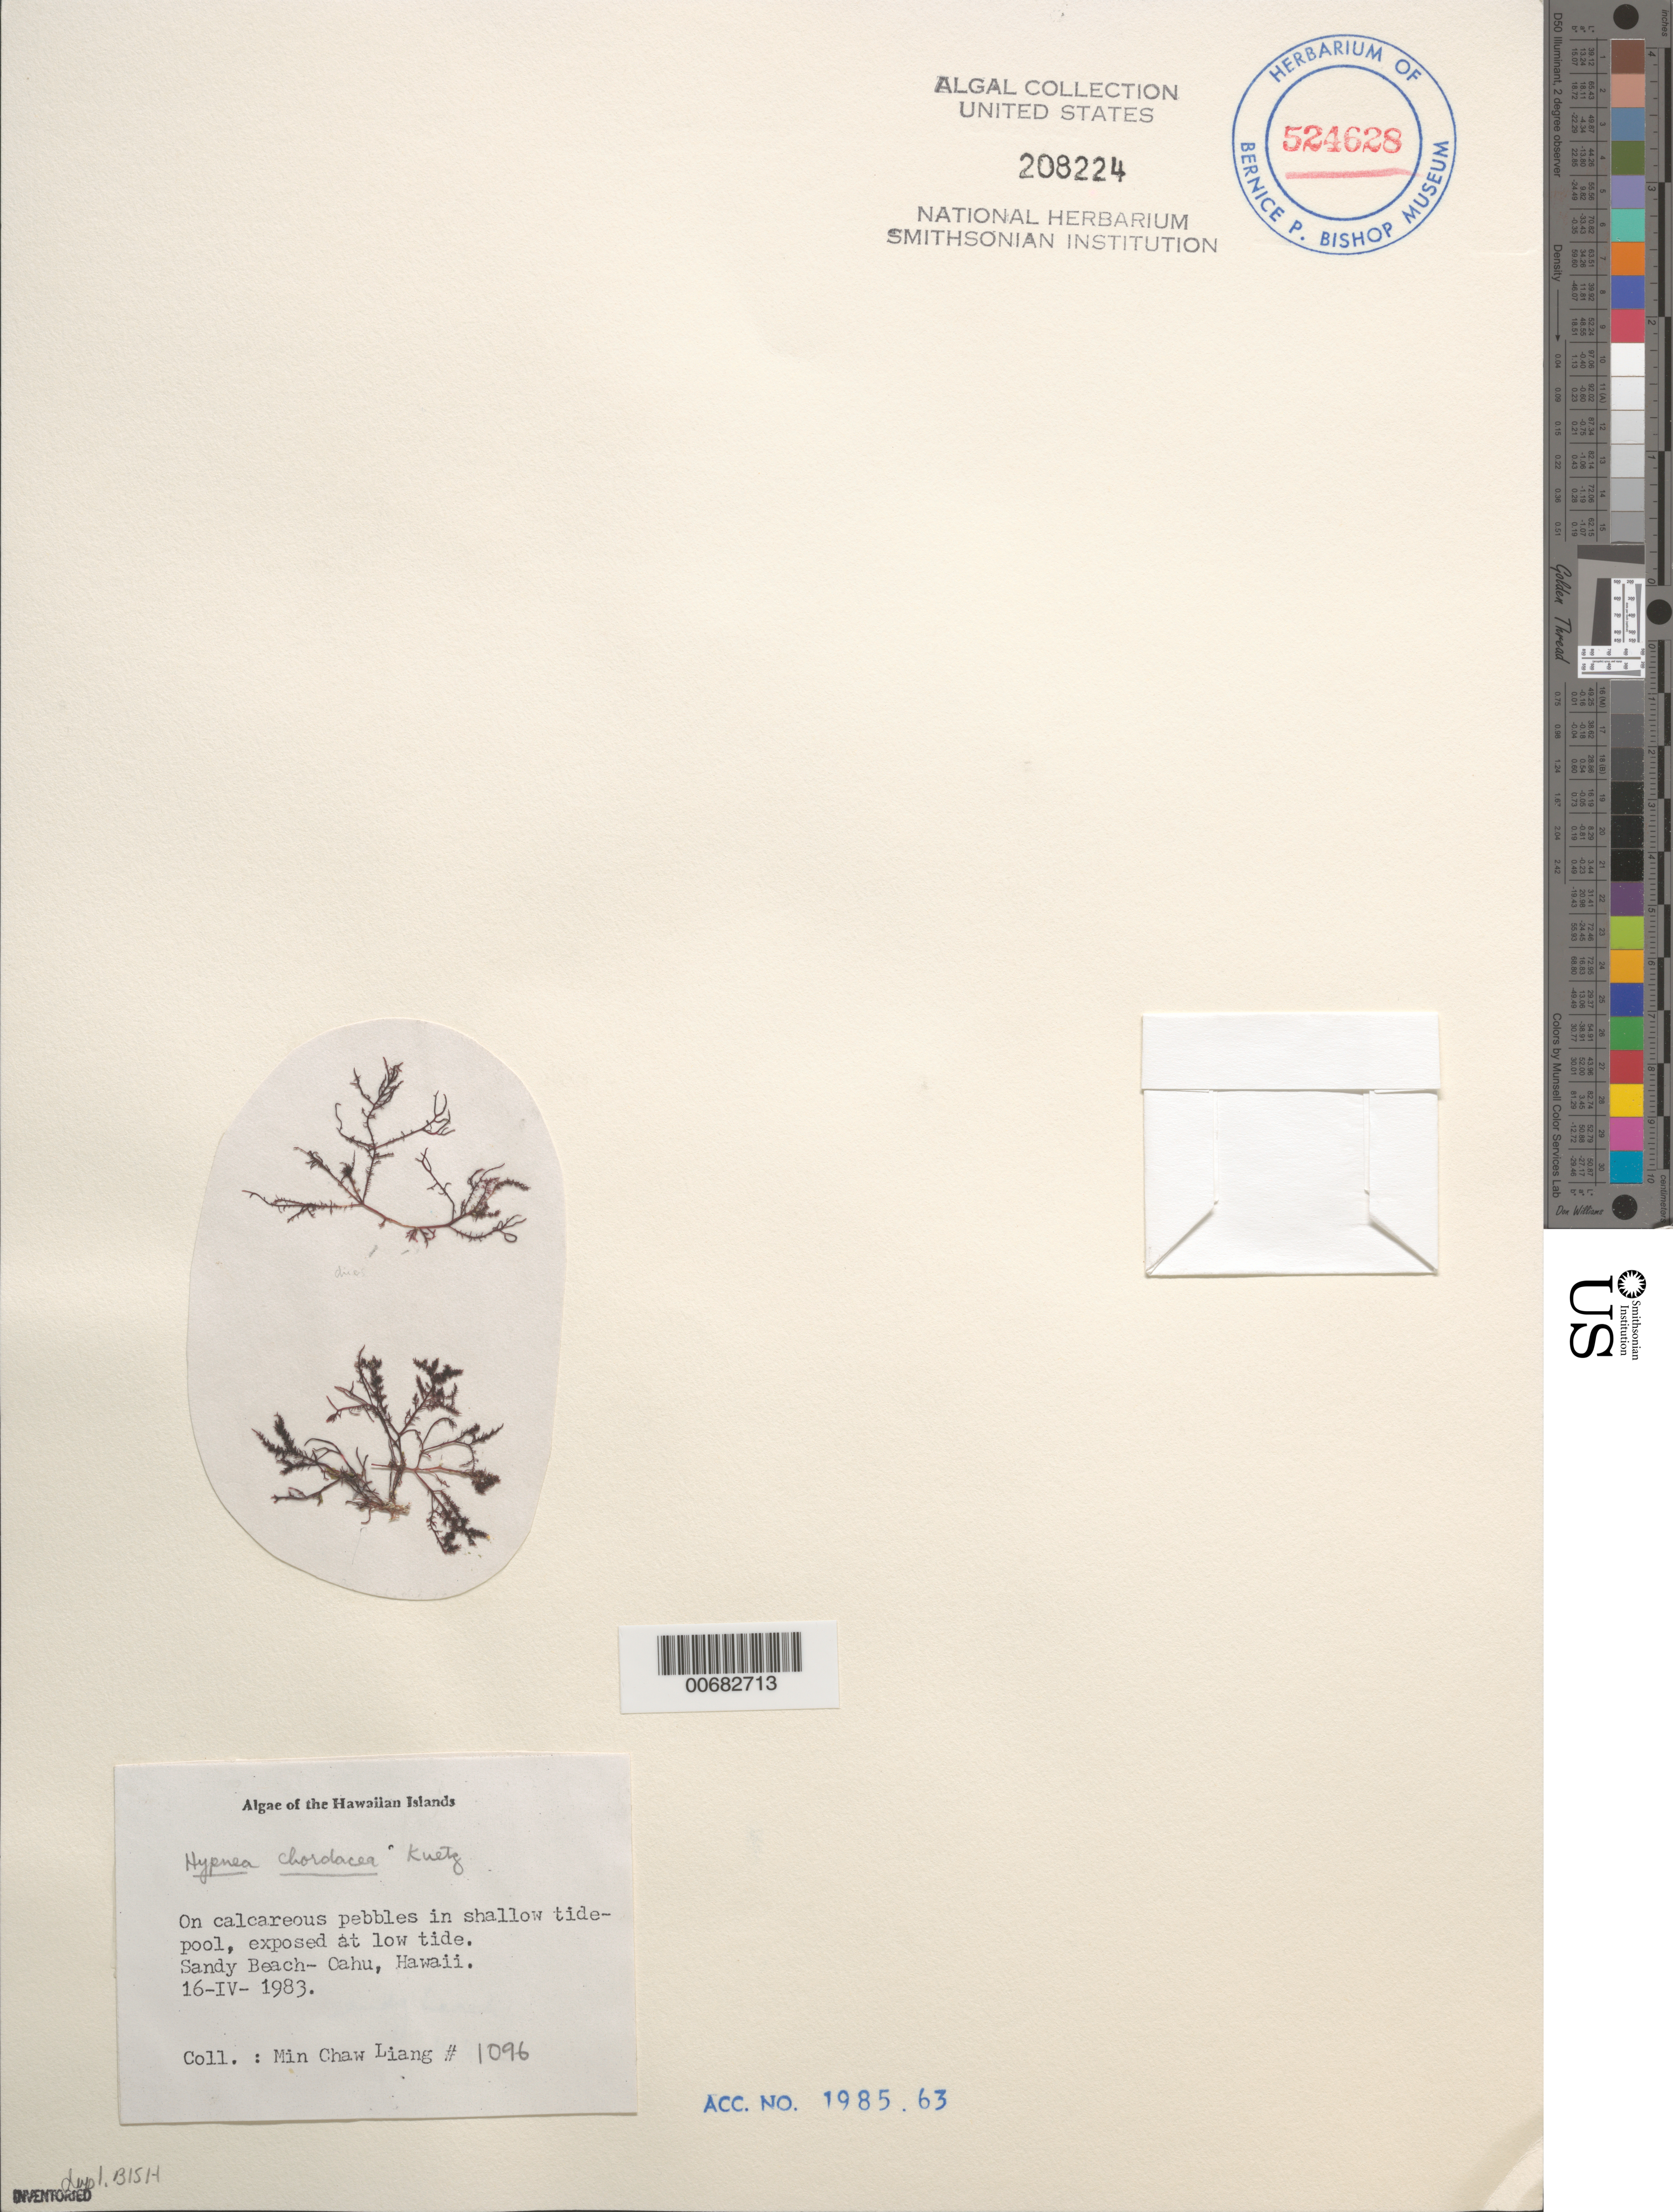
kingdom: Plantae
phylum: Rhodophyta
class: Florideophyceae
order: Gigartinales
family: Cystocloniaceae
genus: Hypnea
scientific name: Hypnea chordacea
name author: Kütz.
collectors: M. Liang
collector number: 1096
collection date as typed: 16 Apr 1983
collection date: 1983-04-16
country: United States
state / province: Hawaii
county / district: Honolulu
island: Oahu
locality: Sandy Beach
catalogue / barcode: US 208224